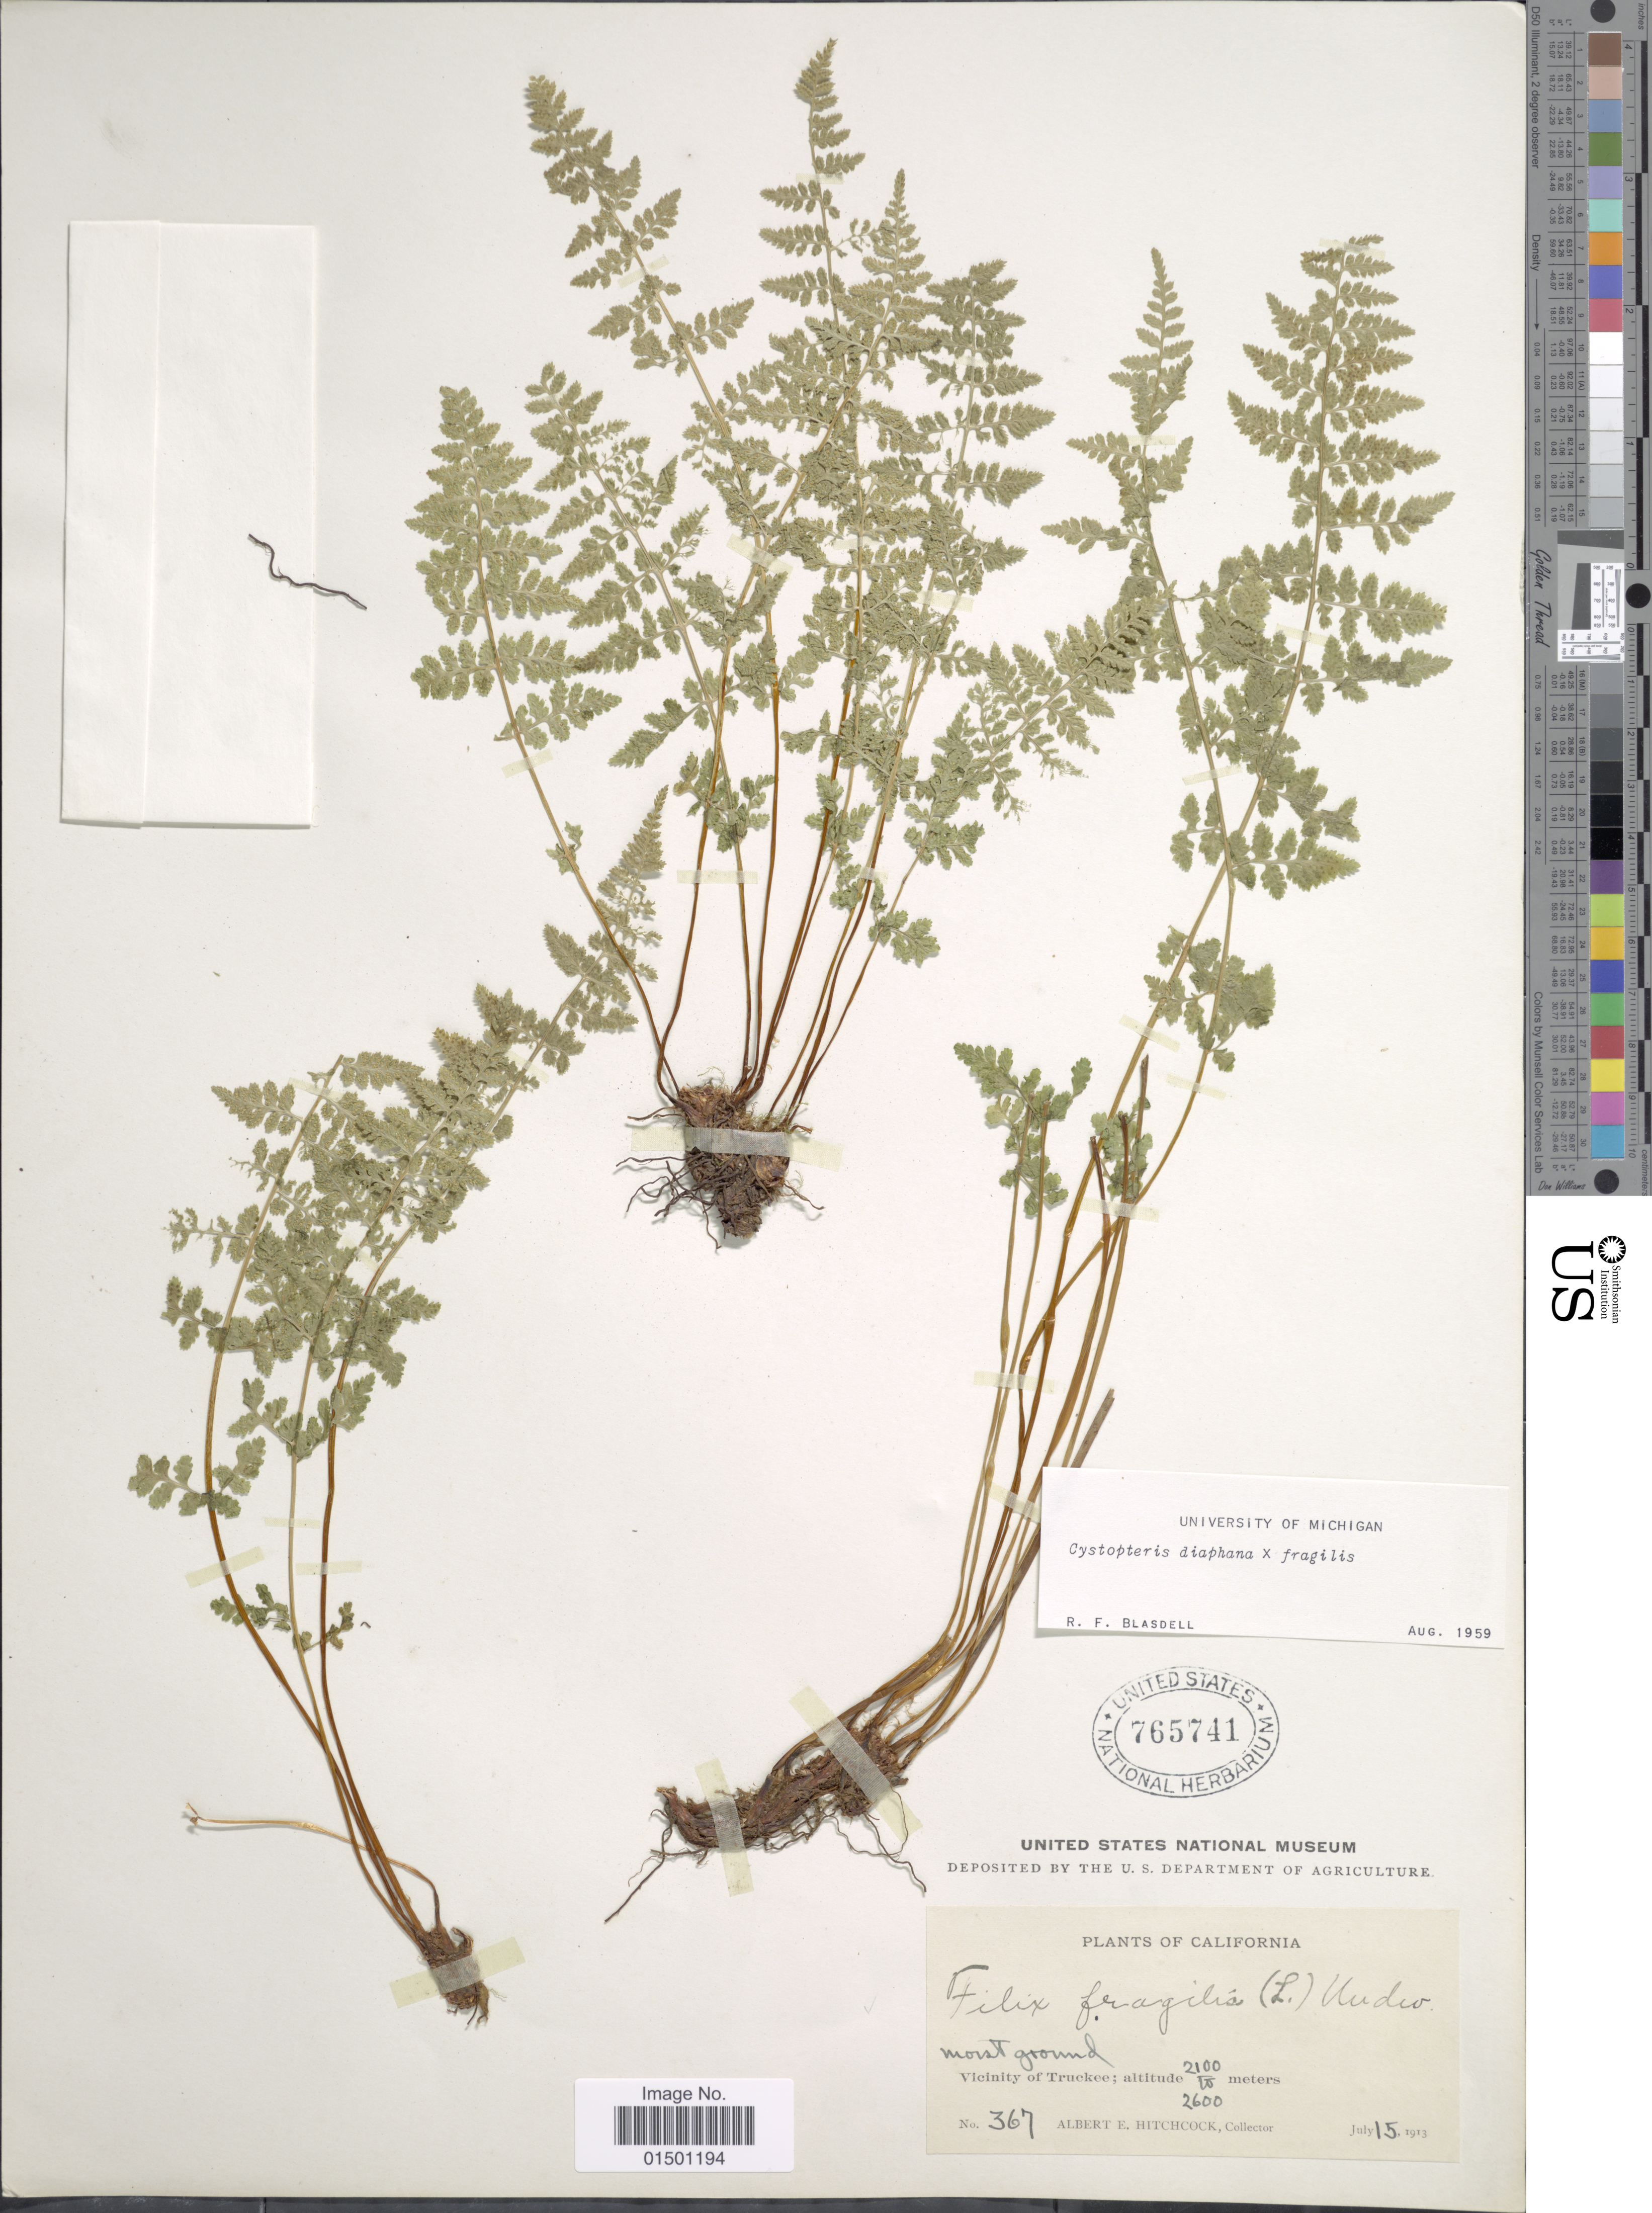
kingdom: Plantae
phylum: Tracheophyta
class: Polypodiopsida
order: Polypodiales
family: Cystopteridaceae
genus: Cystopteris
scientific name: Cystopteris diaphana x C. fragilis (L.) Bernh.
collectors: A. Hitchcock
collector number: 367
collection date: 1913-07-15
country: United States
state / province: California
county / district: Nevada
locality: Vicinity of Truckee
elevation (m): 2100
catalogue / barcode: US 765741